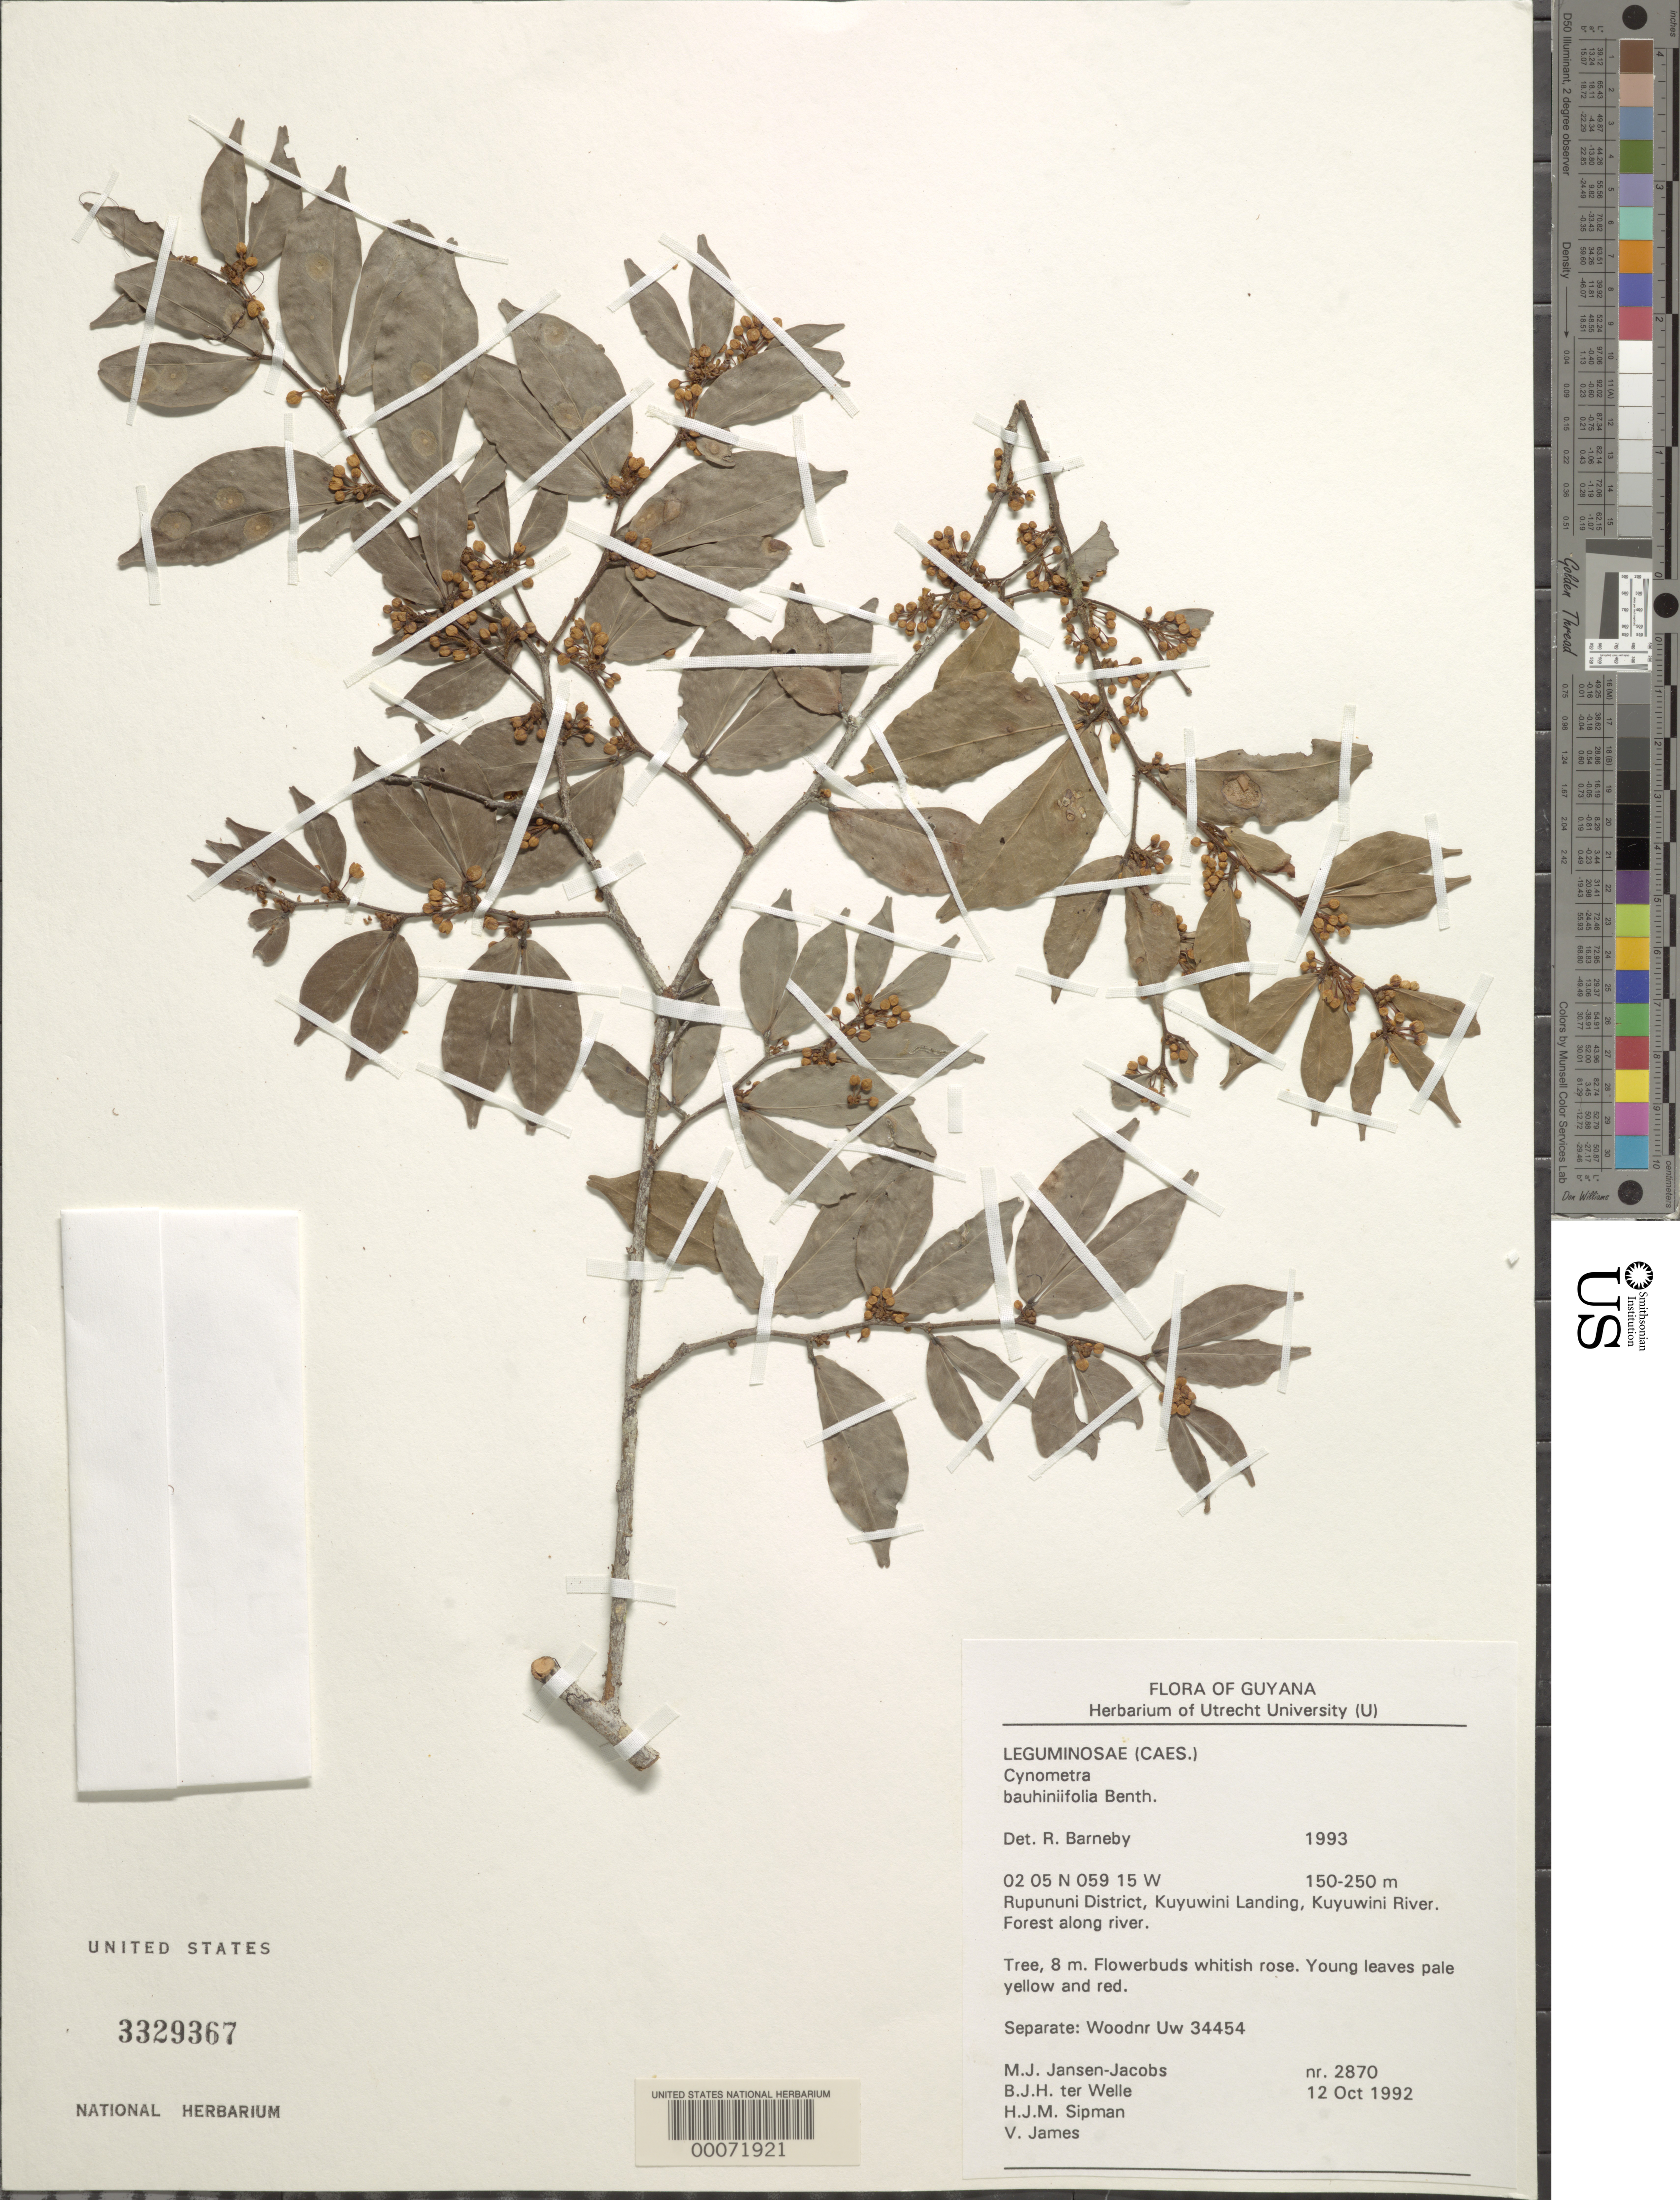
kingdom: Plantae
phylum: Tracheophyta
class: Magnoliopsida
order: Fabales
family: Fabaceae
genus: Cynometra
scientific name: Cynometra bauhiniifolia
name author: Benth.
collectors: M. J. Jansen-Jacobs, B. Welle, H. J. M. Sipman & V. James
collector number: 2870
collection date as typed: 12 Oct 1992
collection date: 1992-10-12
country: Guyana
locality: Rupununi dist., kuyuwini landing, kuyuwini river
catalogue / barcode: US 3329367